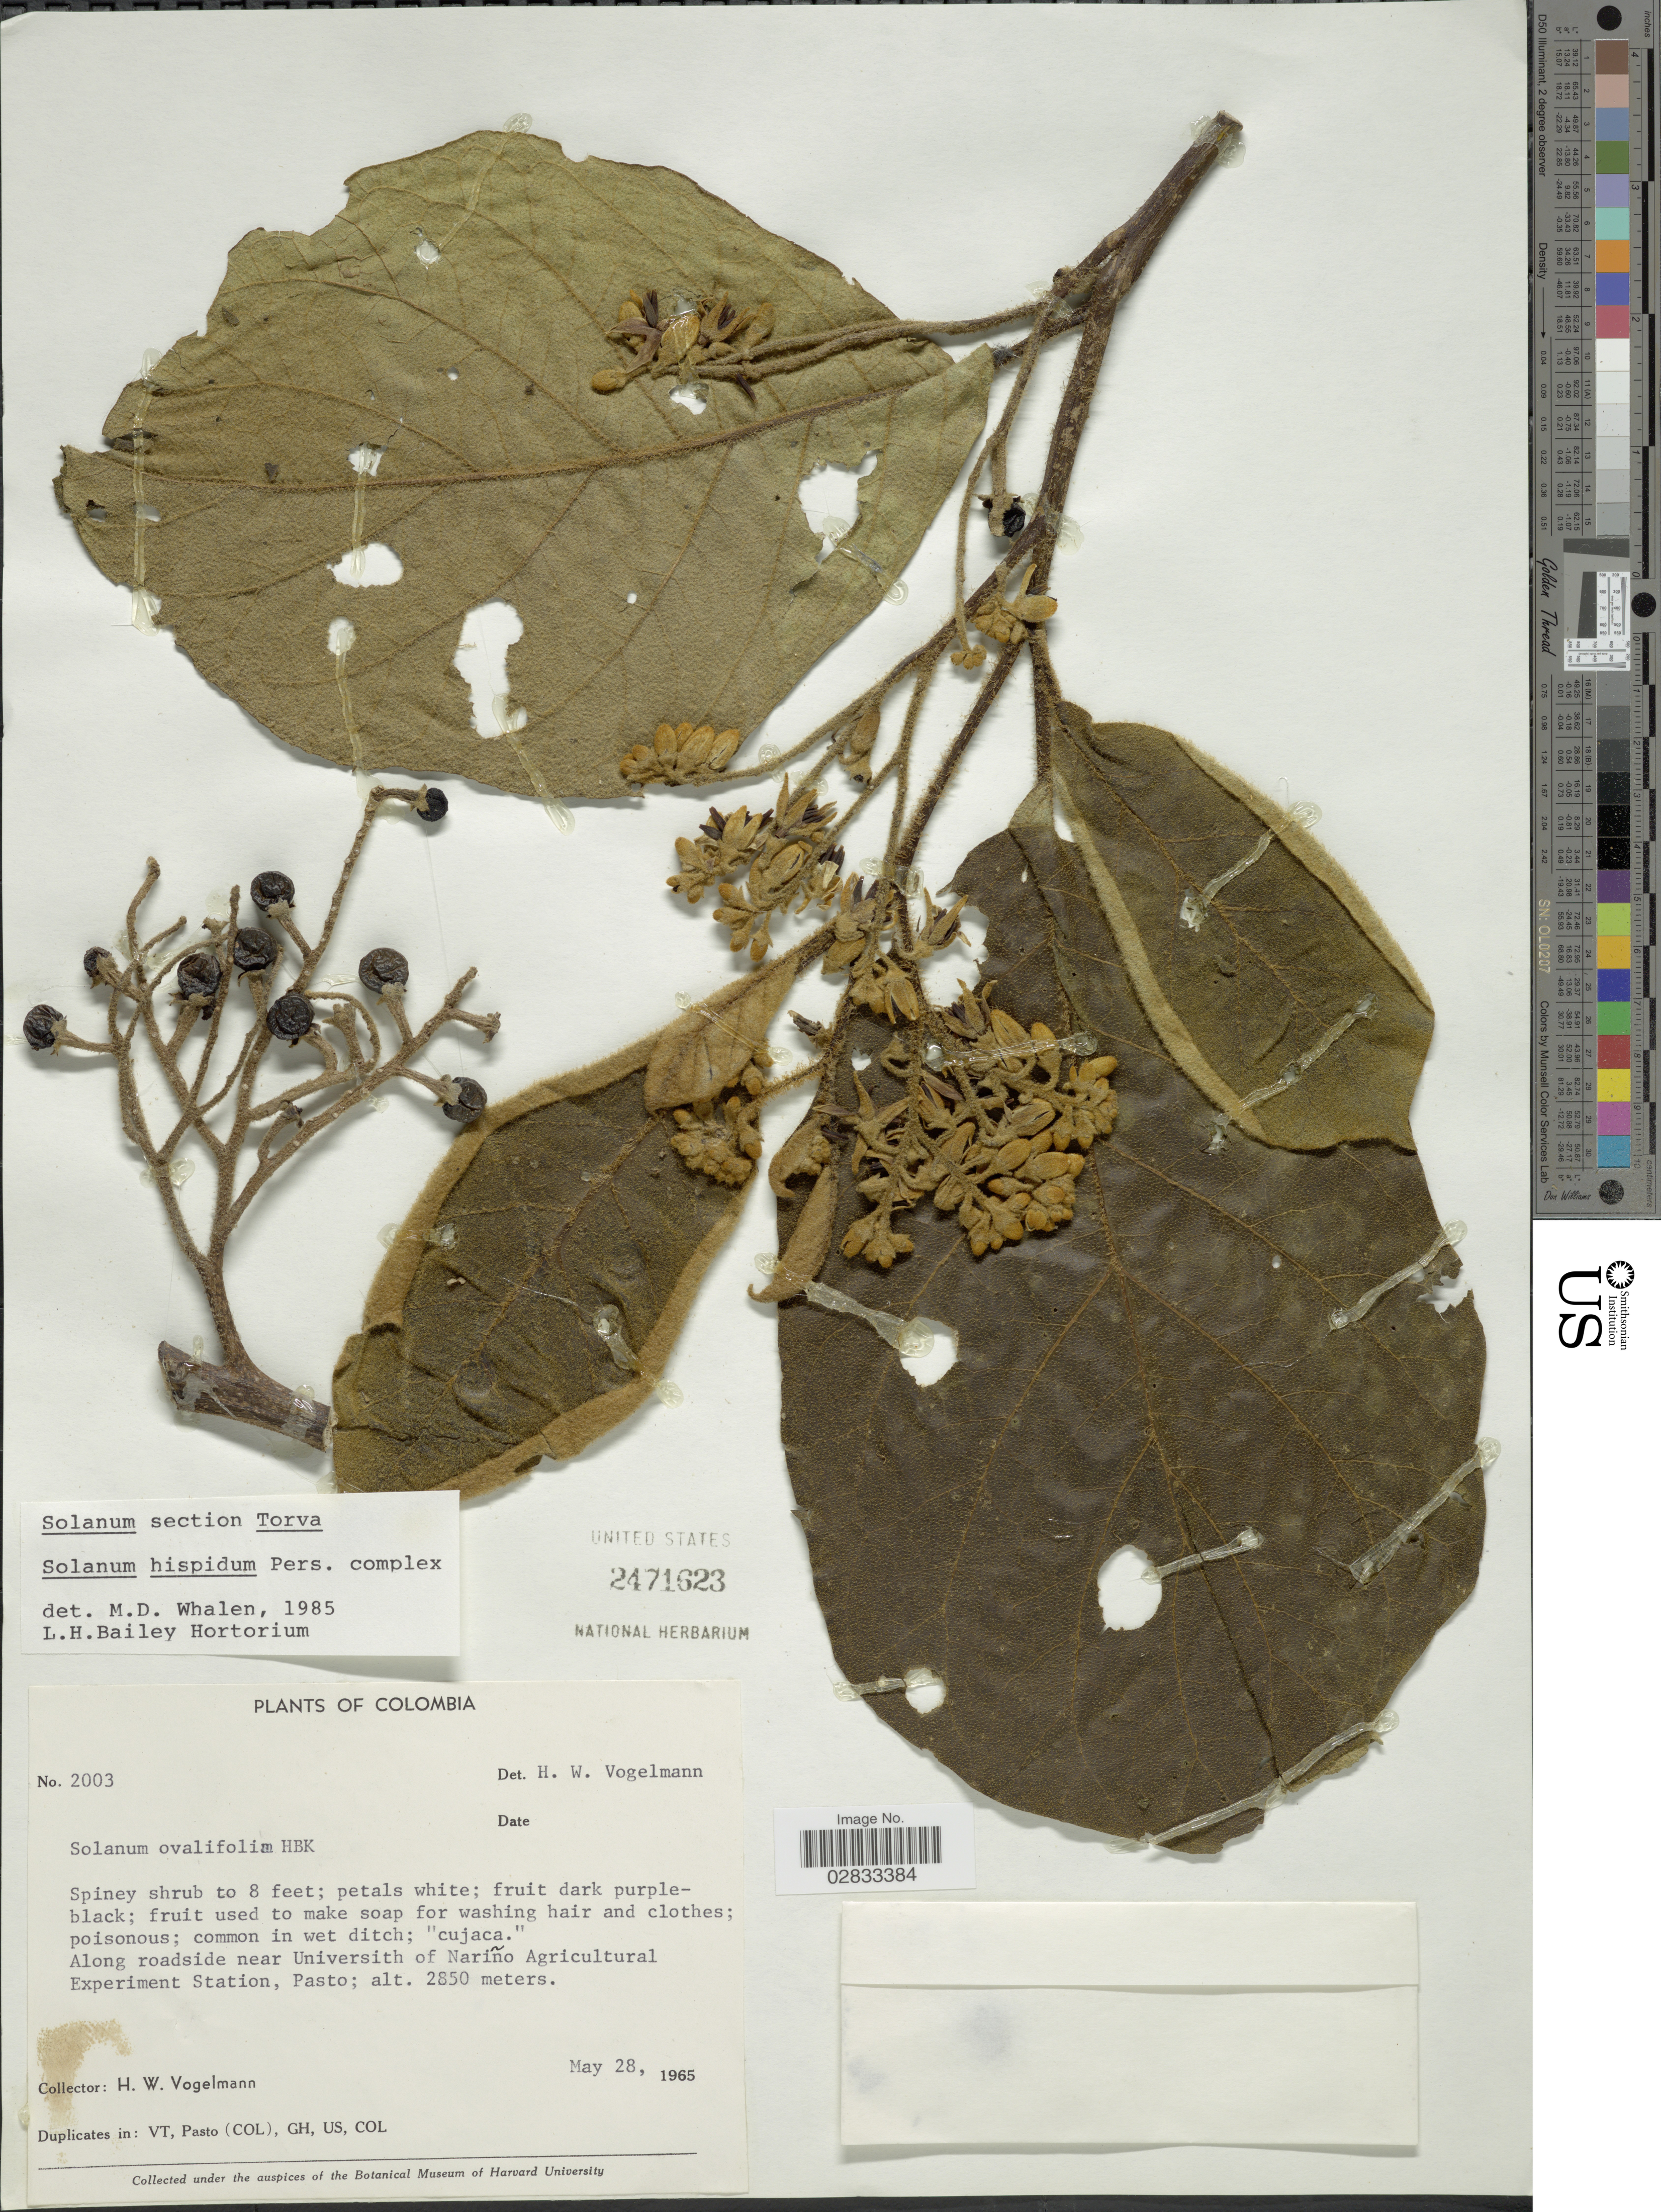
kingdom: Plantae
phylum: Tracheophyta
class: Magnoliopsida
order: Solanales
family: Solanaceae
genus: Solanum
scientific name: Solanum hispidum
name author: Pers.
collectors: H. Vogelmann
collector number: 2003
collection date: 1965-05-28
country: Colombia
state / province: Nariño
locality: Along roadside near Universith of Nariño Agricultural Experiment Station, Pasto.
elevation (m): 2850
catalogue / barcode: US 2471623